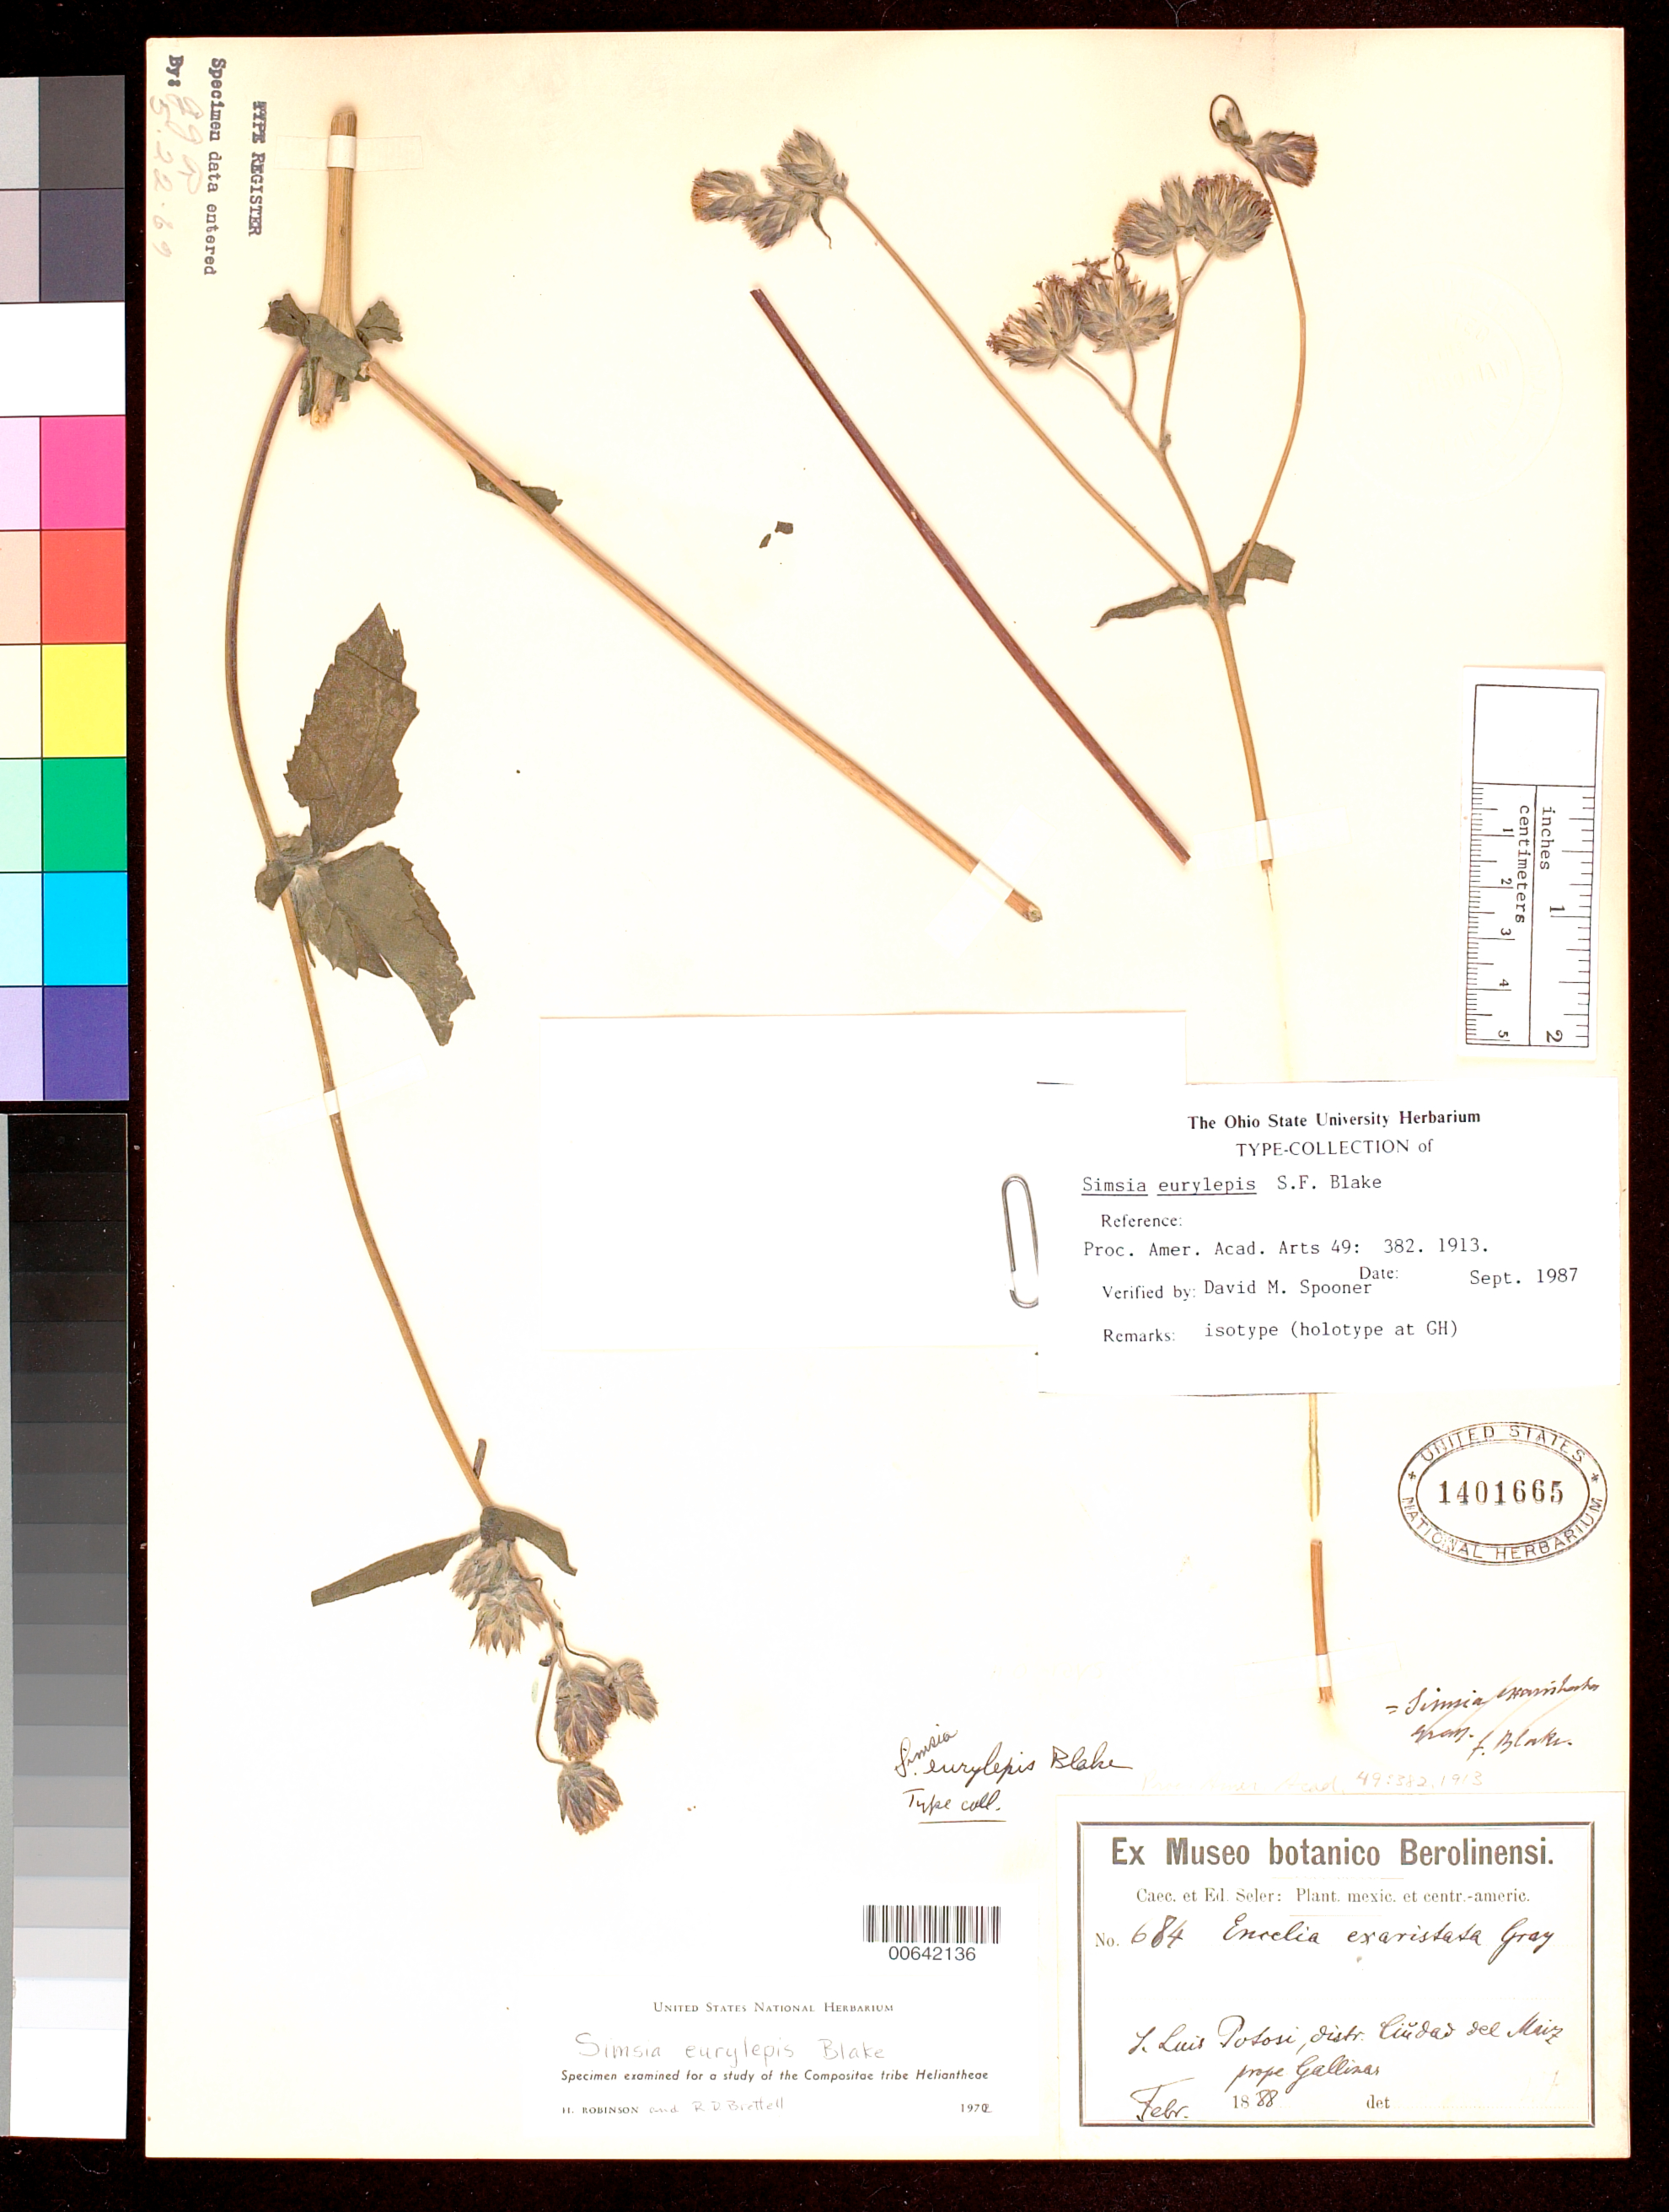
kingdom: Plantae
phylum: Tracheophyta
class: Magnoliopsida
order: Asterales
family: Asteraceae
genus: Simsia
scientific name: Simsia eurylepis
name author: S.F. Blake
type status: Isotype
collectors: E. Seler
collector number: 684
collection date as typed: Feb 1888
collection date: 1888-02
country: Mexico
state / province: San Luis Potosi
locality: Ciudad del Maiz District, near Gallinas.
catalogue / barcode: US 1401665